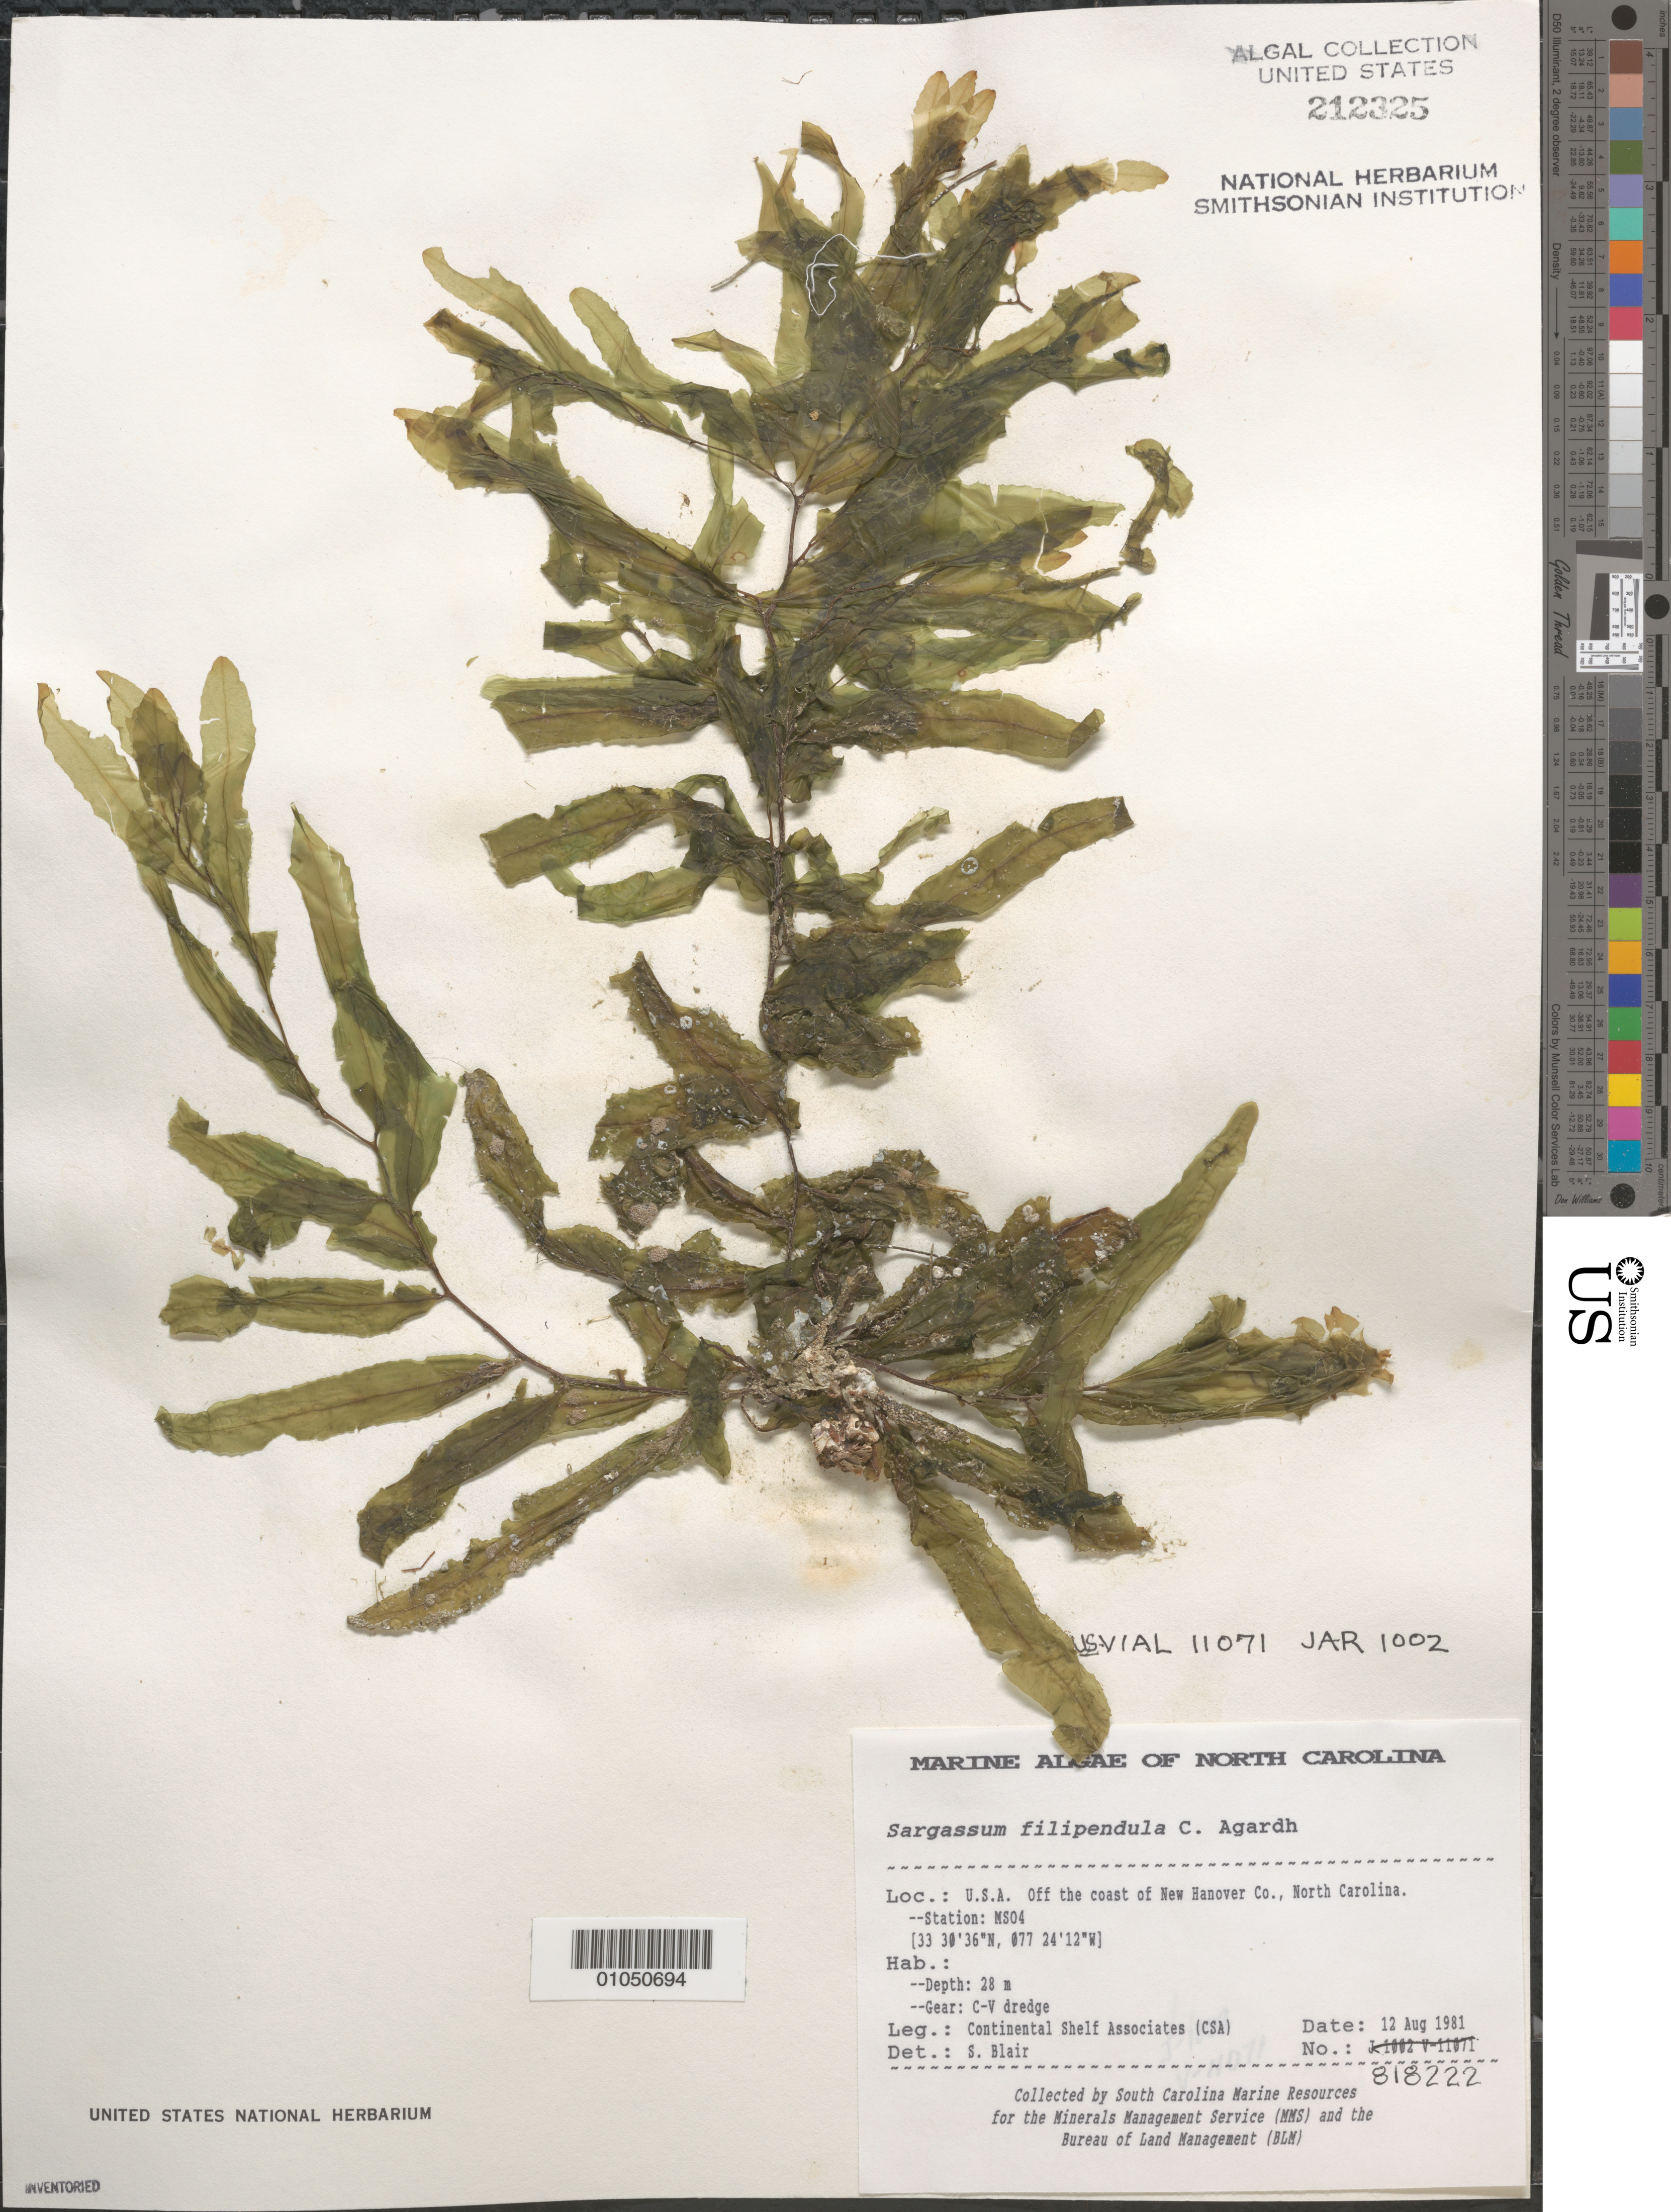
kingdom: Chromista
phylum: Ochrophyta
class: Phaeophyceae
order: Fucales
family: Sargassaceae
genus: Sargassum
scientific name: Sargassum filipendula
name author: C. Agardh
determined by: Blair, S. M.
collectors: Continental Shelf Associates for the MMS/BLM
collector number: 818222 Station MS04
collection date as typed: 12 Aug 1981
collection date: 1981-08-12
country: United States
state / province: North Carolina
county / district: New Hanover County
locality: Off coast of New Hanover County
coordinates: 33 30'36"N, 077 24'12"W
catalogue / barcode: US 212325